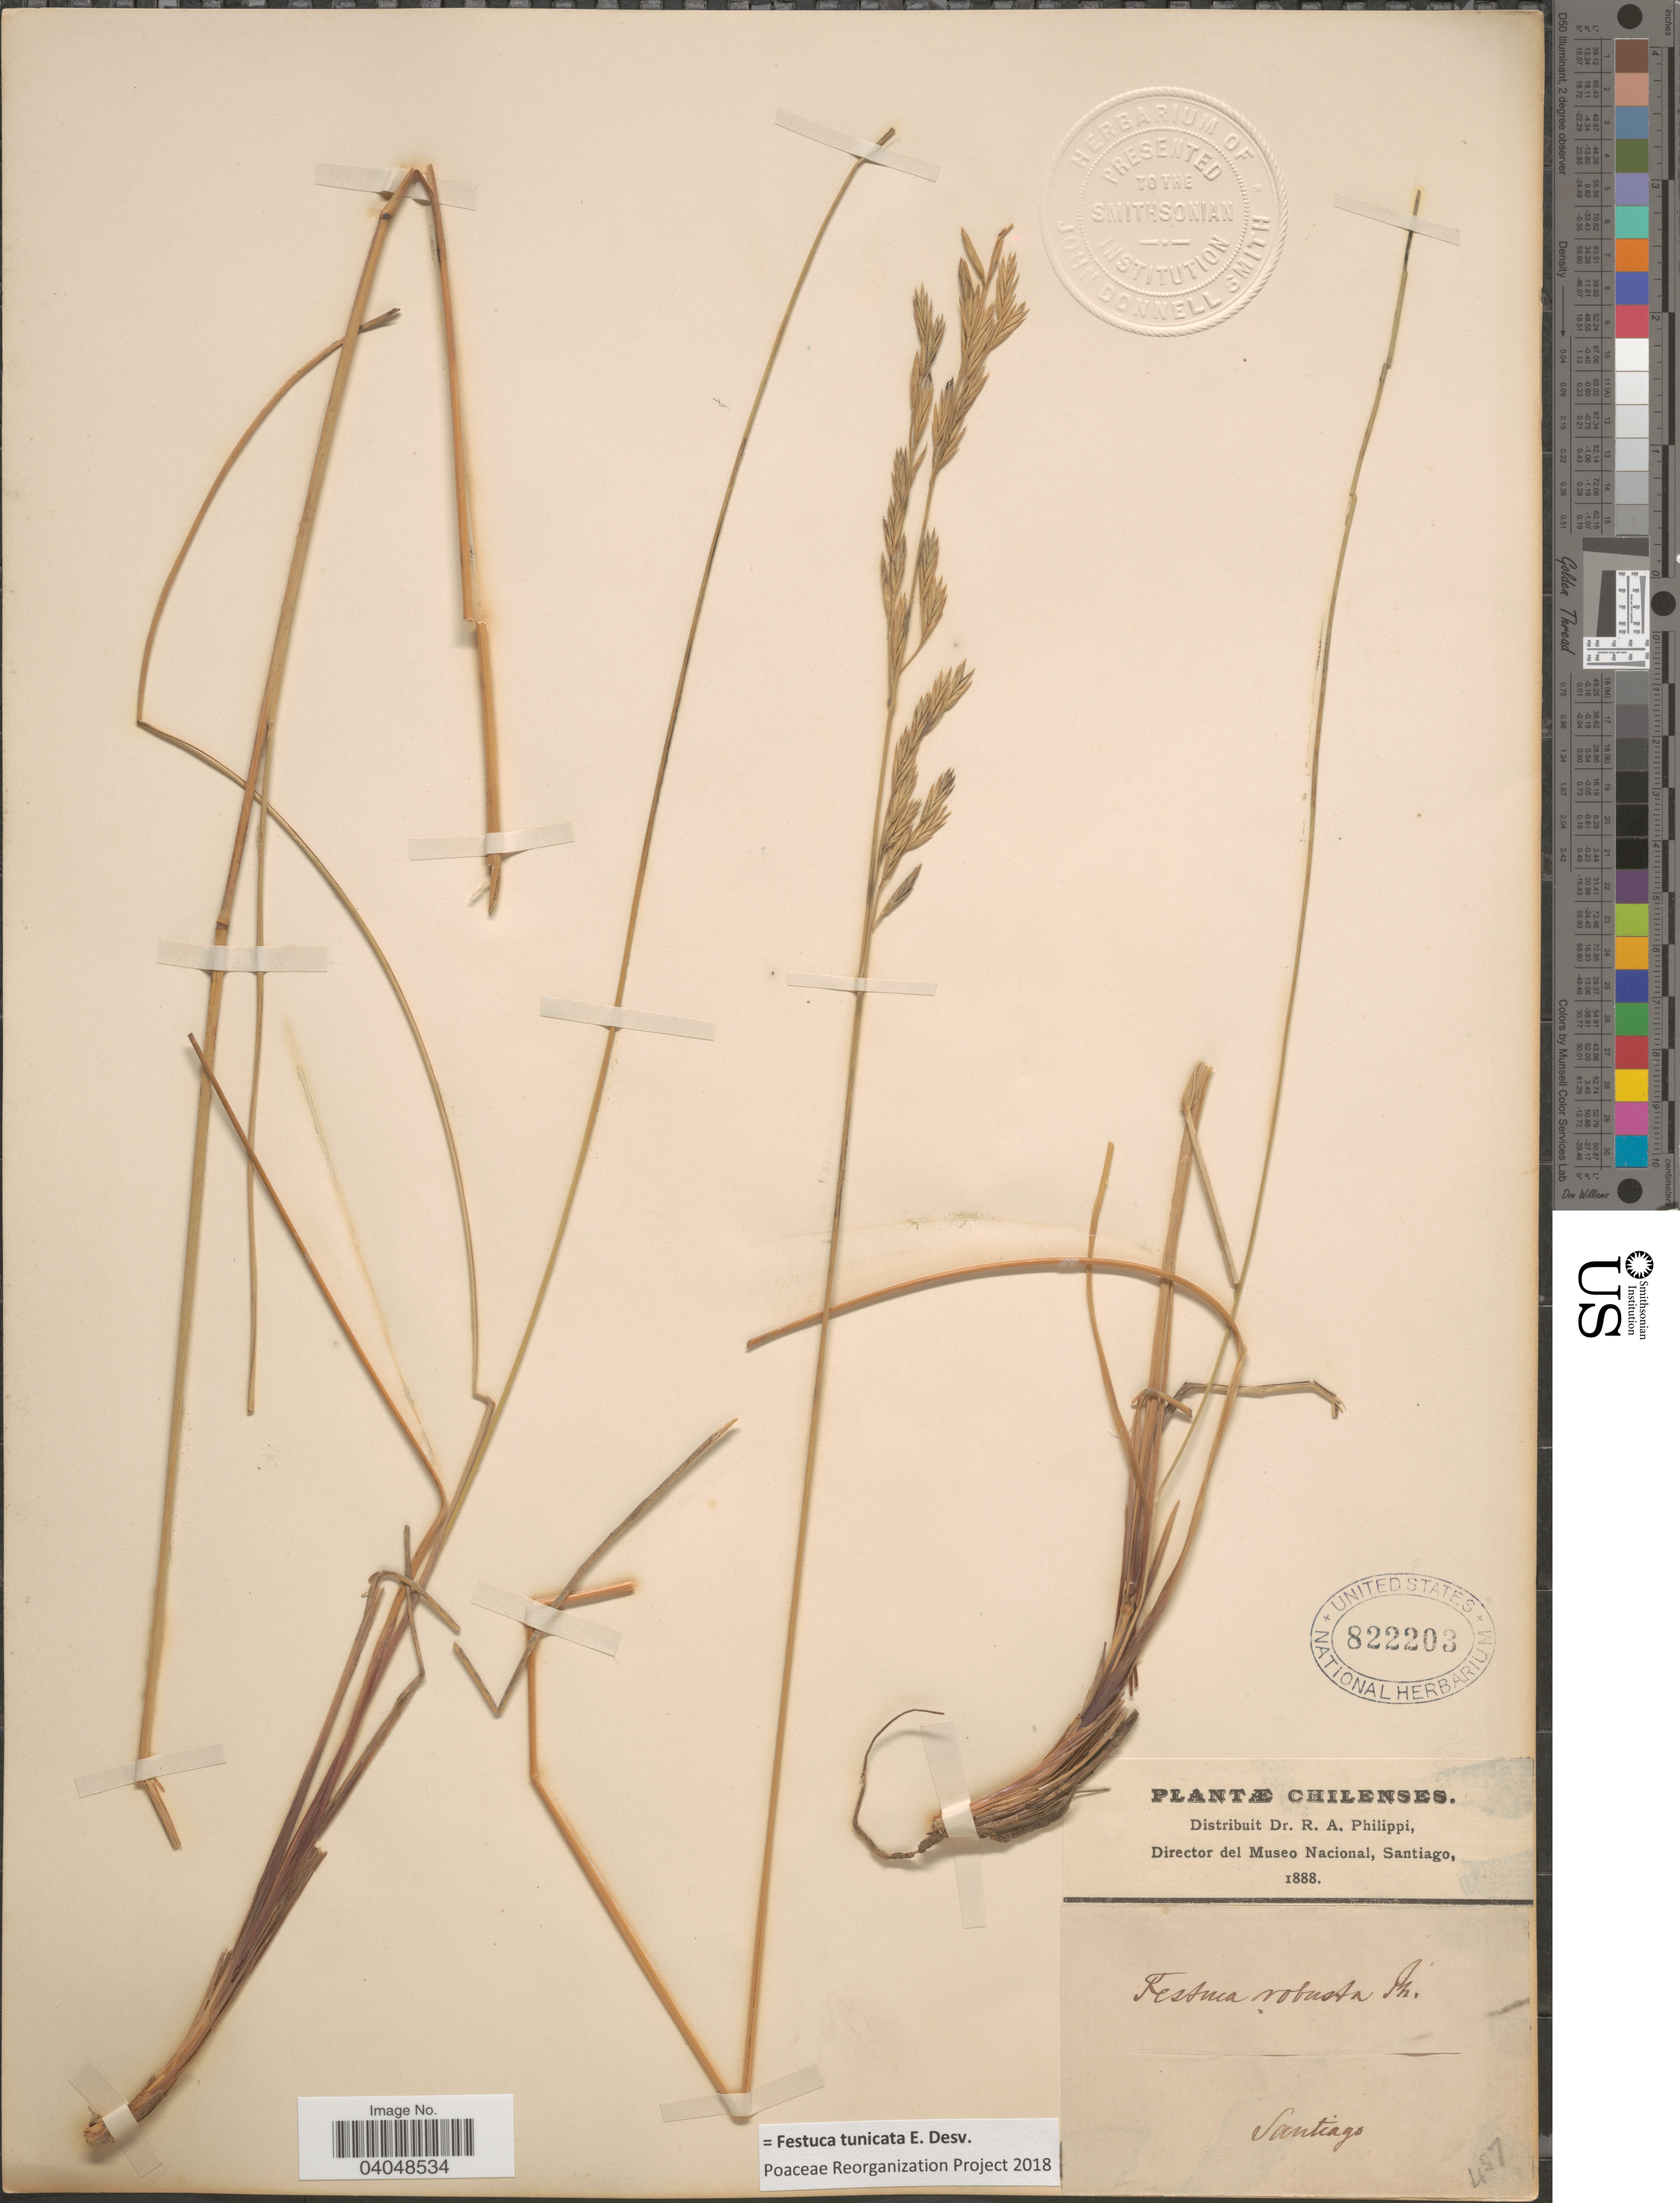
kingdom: Plantae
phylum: Tracheophyta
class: Liliopsida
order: Poales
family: Poaceae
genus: Festuca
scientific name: Festuca tunicata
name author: É. Desv.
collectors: ex. herb. R.A. Philippi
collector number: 457?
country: Chile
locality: Santiago.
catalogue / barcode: US 822203